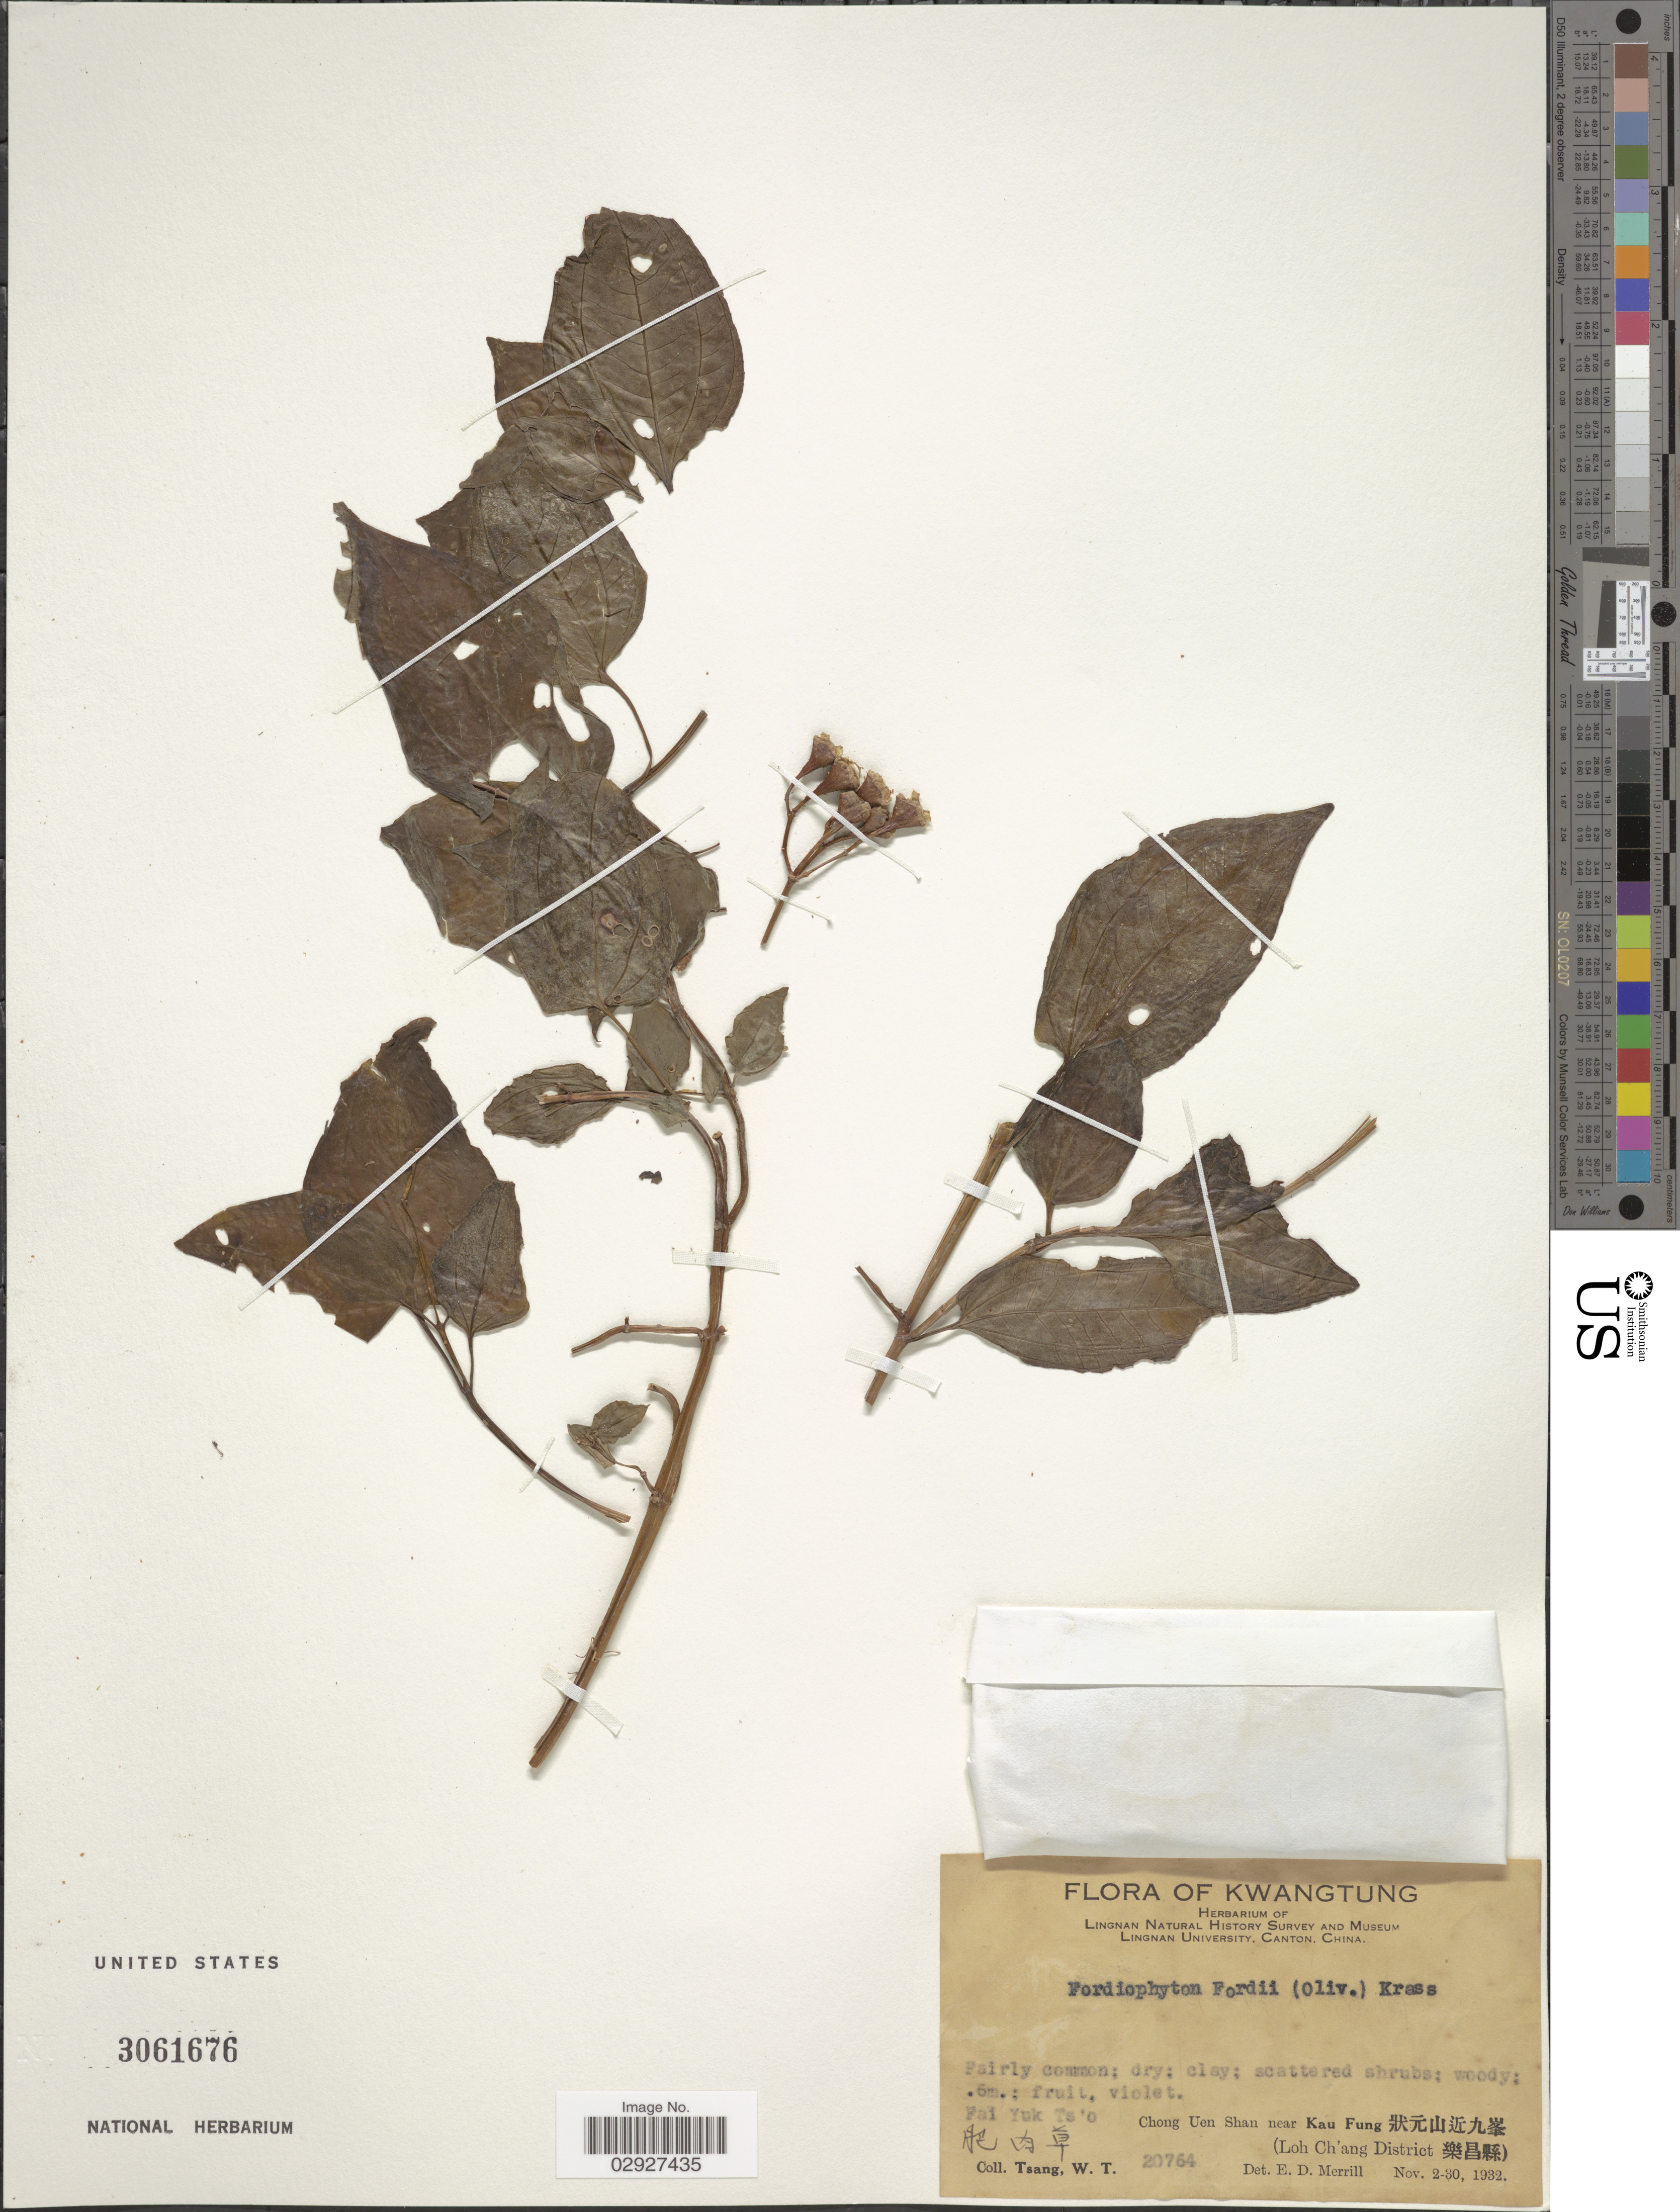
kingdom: Plantae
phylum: Tracheophyta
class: Magnoliopsida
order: Myrtales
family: Melastomataceae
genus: Fordiophyton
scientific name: Fordiophyton fordii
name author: (Oliv.) Krasser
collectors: W. T. Tsang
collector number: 20764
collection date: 1932-11-02/1932-11-30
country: China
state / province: Guangdong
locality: Fai Yuk Ts'o, Chong Uen Shan near Kau Fung (Loh Ch'ang District).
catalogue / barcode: US 3061676